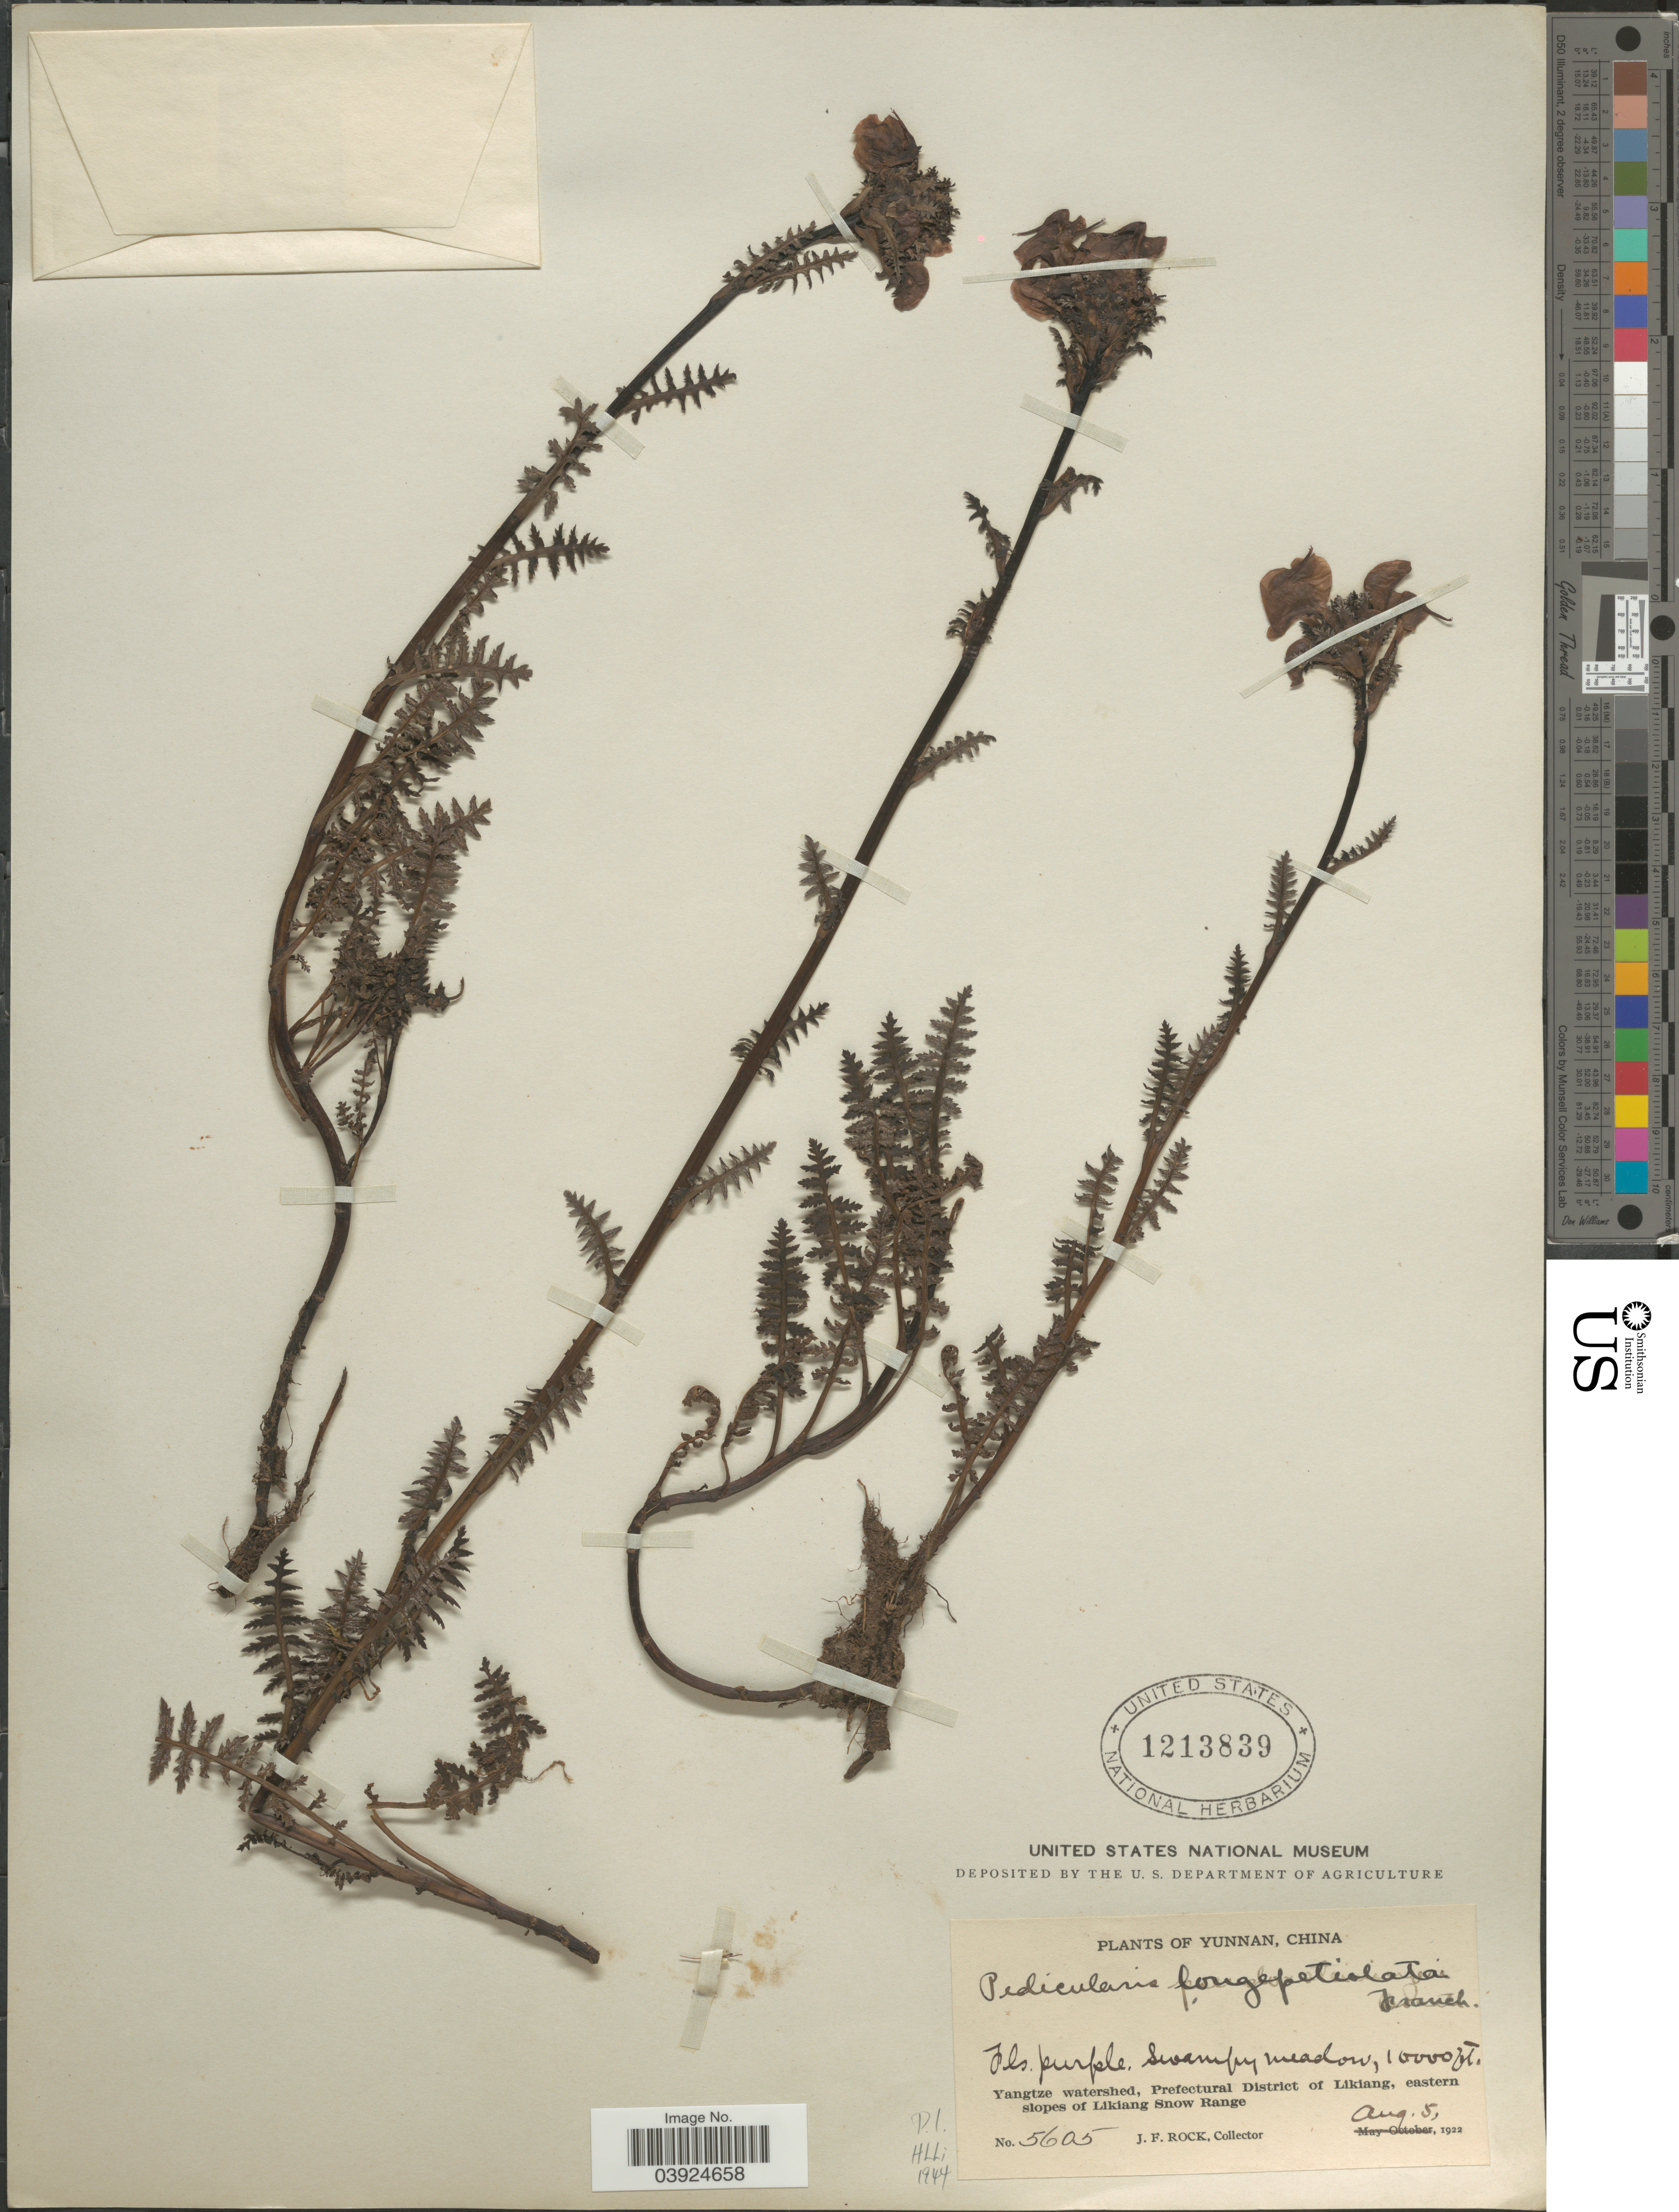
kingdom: Plantae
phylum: Tracheophyta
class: Magnoliopsida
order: Lamiales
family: Orobanchaceae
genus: Pedicularis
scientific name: Pedicularis longepetiolata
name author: Franch. ex Maxim.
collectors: J. Rock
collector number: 5605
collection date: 1922-08-05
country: China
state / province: Yunnan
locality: Yangtze watershed, Prefectural District of Likiang, eastern slopes of Likiang Snow Range.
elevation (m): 3048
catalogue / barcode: US 1213839